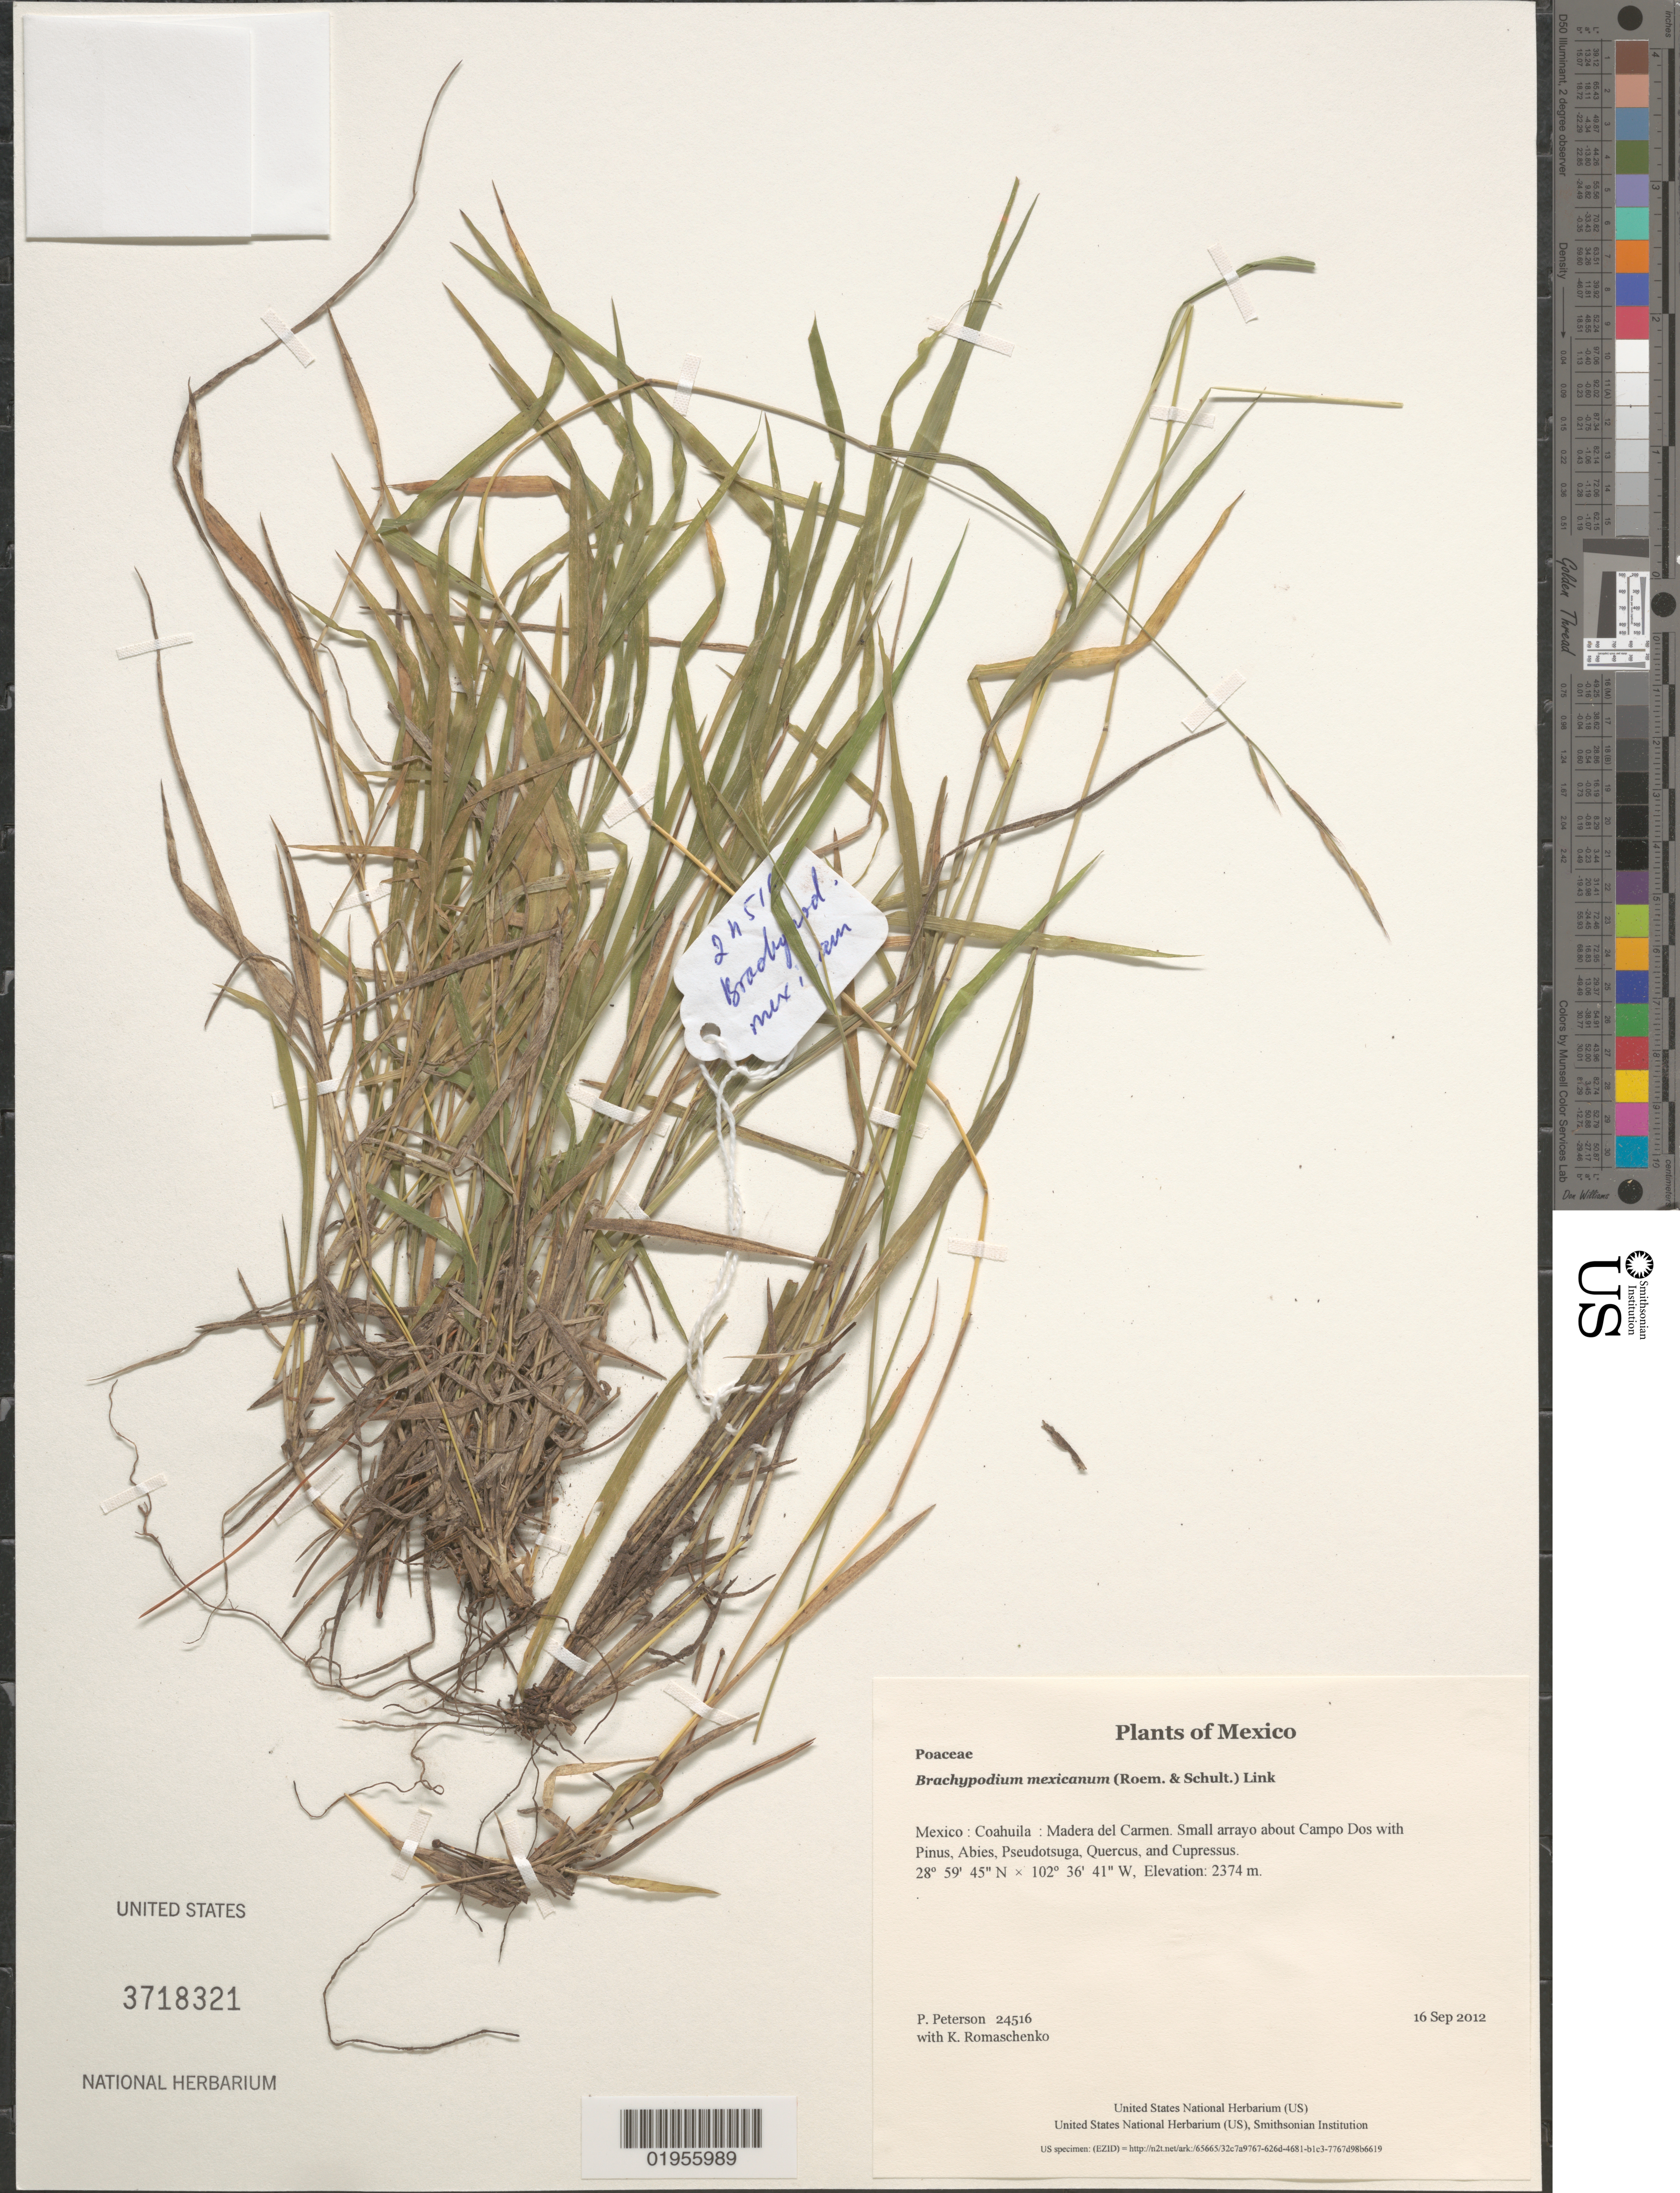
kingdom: Plantae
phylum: Tracheophyta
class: Liliopsida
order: Poales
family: Poaceae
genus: Brachypodium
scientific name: Brachypodium mexicanum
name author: (Roem. & Schult.) Link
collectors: P. M. Peterson & K. Romaschenko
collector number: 24516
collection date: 2012-09-16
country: Mexico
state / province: Coahuila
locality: Madera del Carmen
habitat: Small arrayo about Campo Dos with Pinus, Abies, Pseudotsuga, Quercus, and Cupressus.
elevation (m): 2374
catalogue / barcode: US 3718321